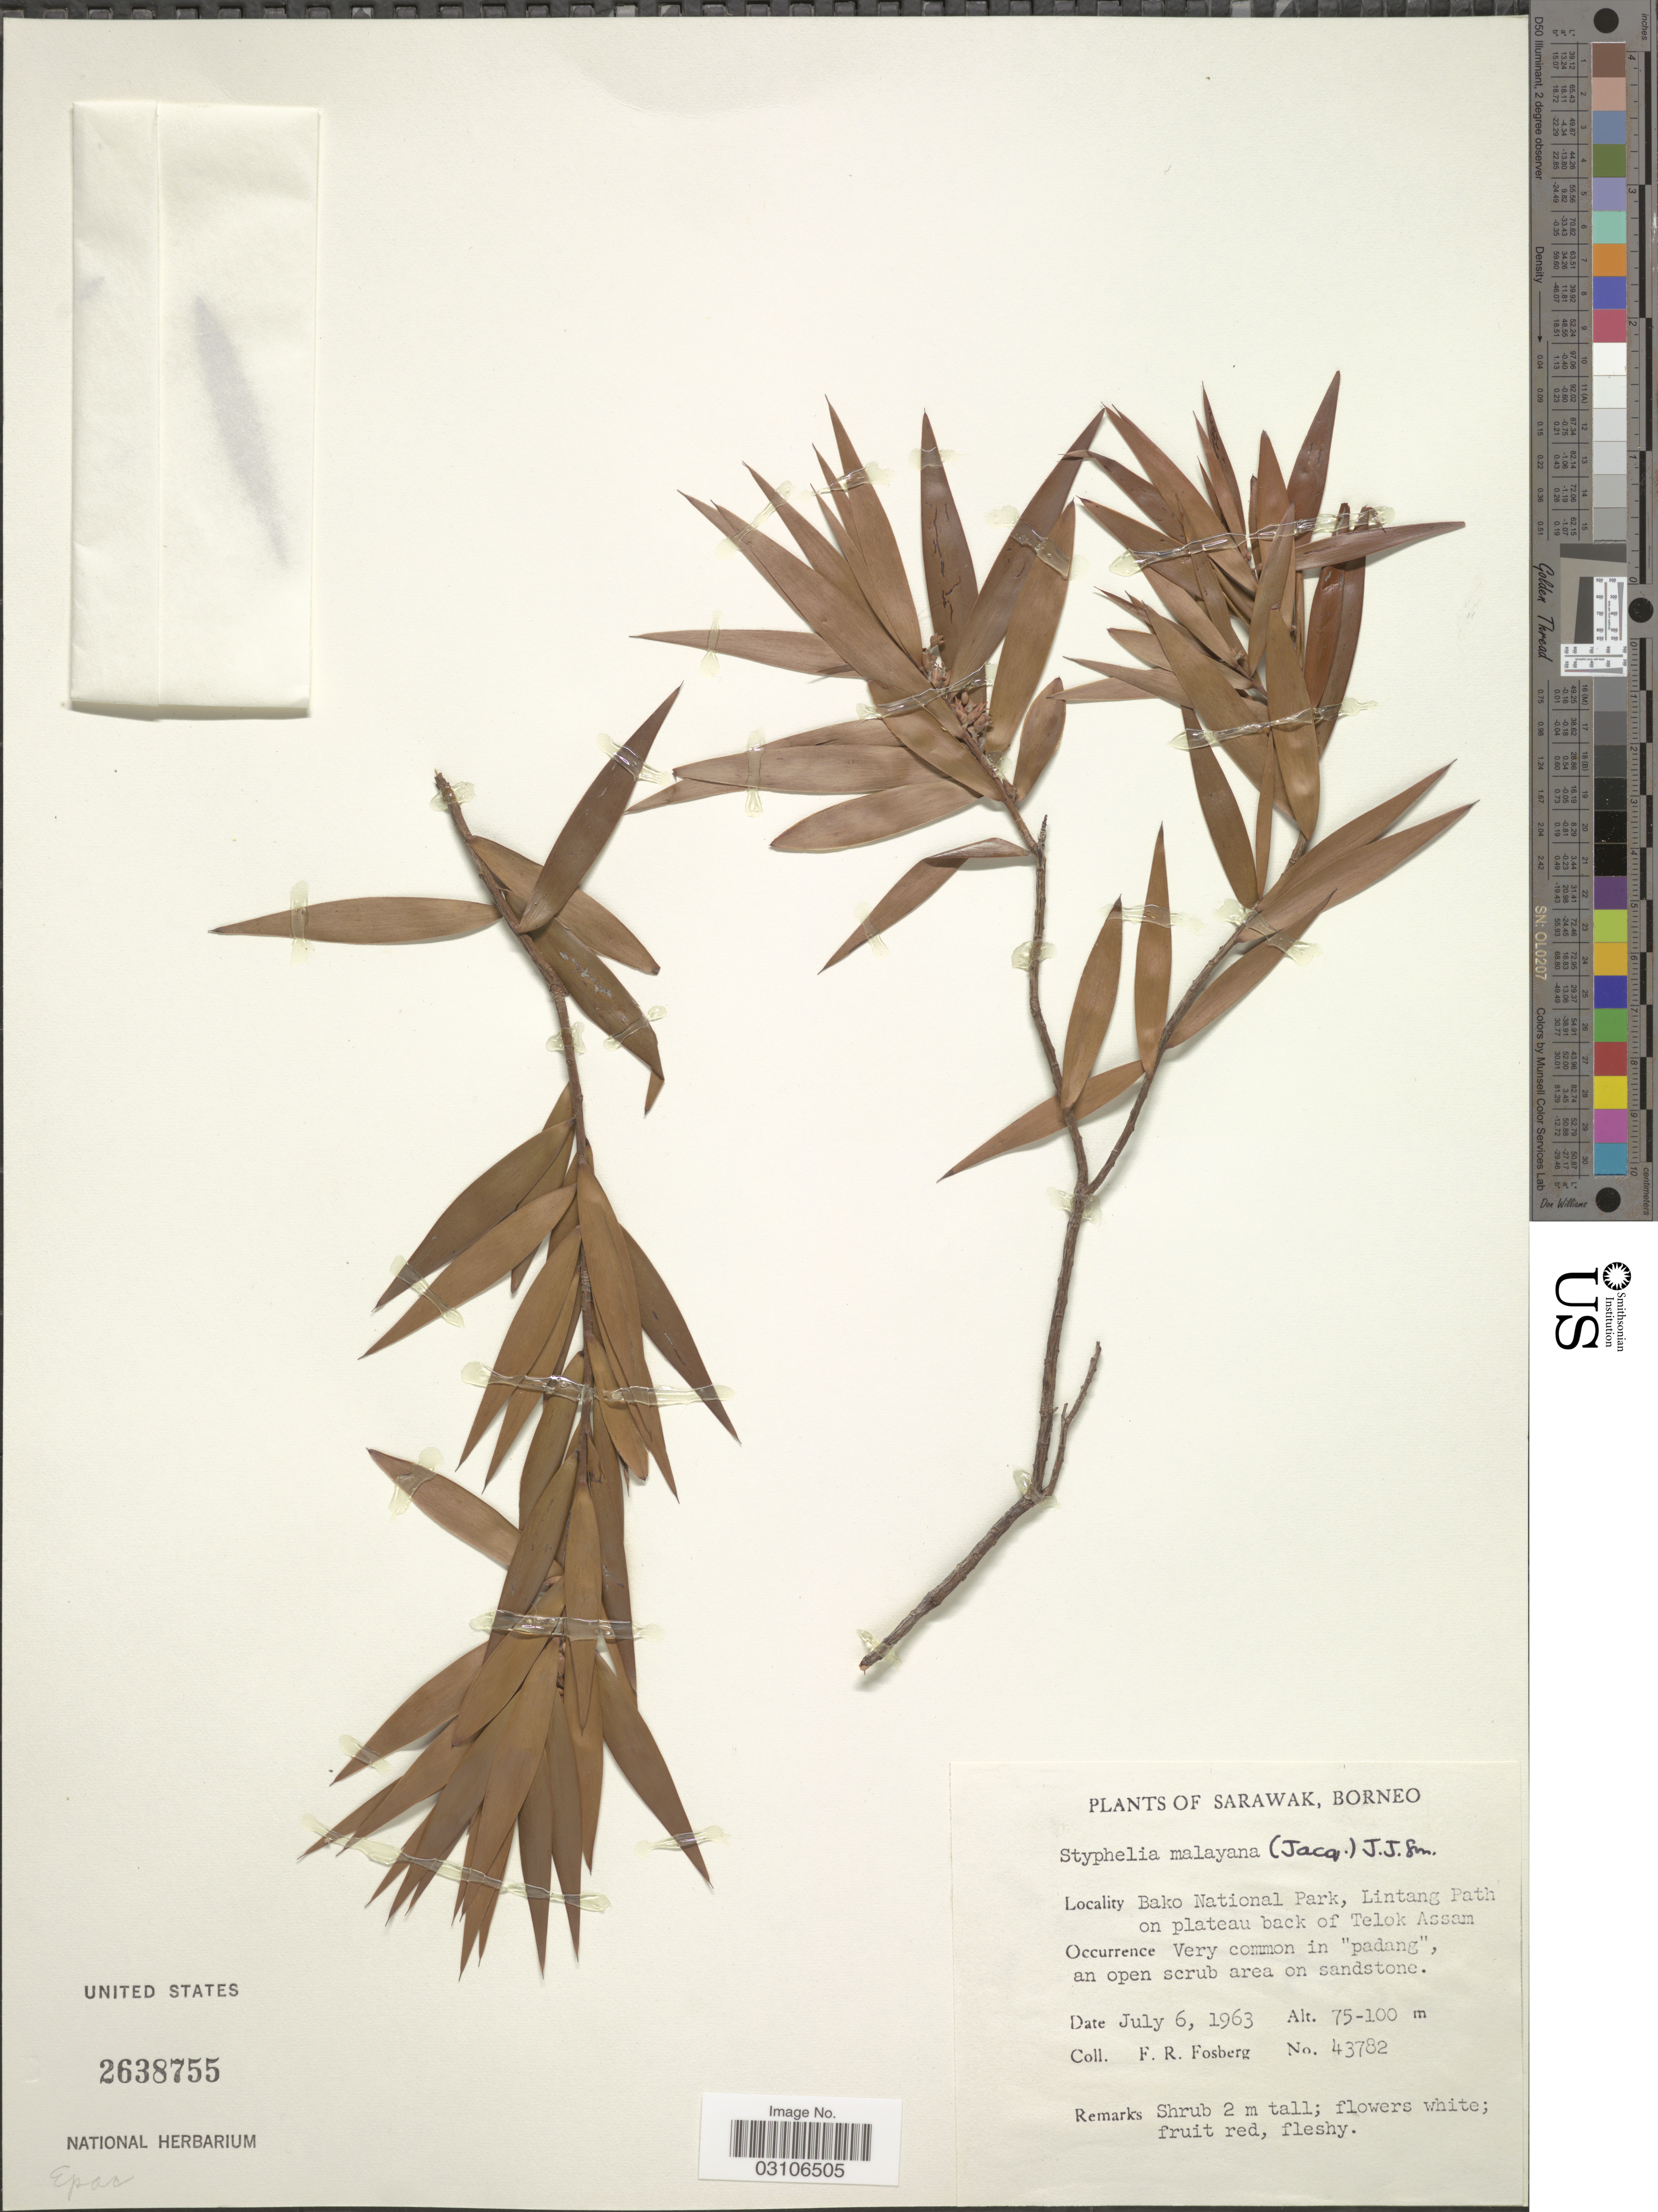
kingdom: Plantae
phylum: Tracheophyta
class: Magnoliopsida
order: Ericales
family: Ericaceae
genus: Styphelia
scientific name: Styphelia malayana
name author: (Jack) Spr.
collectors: F. R. Fosberg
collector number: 43782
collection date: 1963-07-06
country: Malaysia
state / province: Sarawak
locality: Borneo. Bako National Park, Lintang Path on plateau back of Telok Assam.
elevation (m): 75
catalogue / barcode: US 2638755